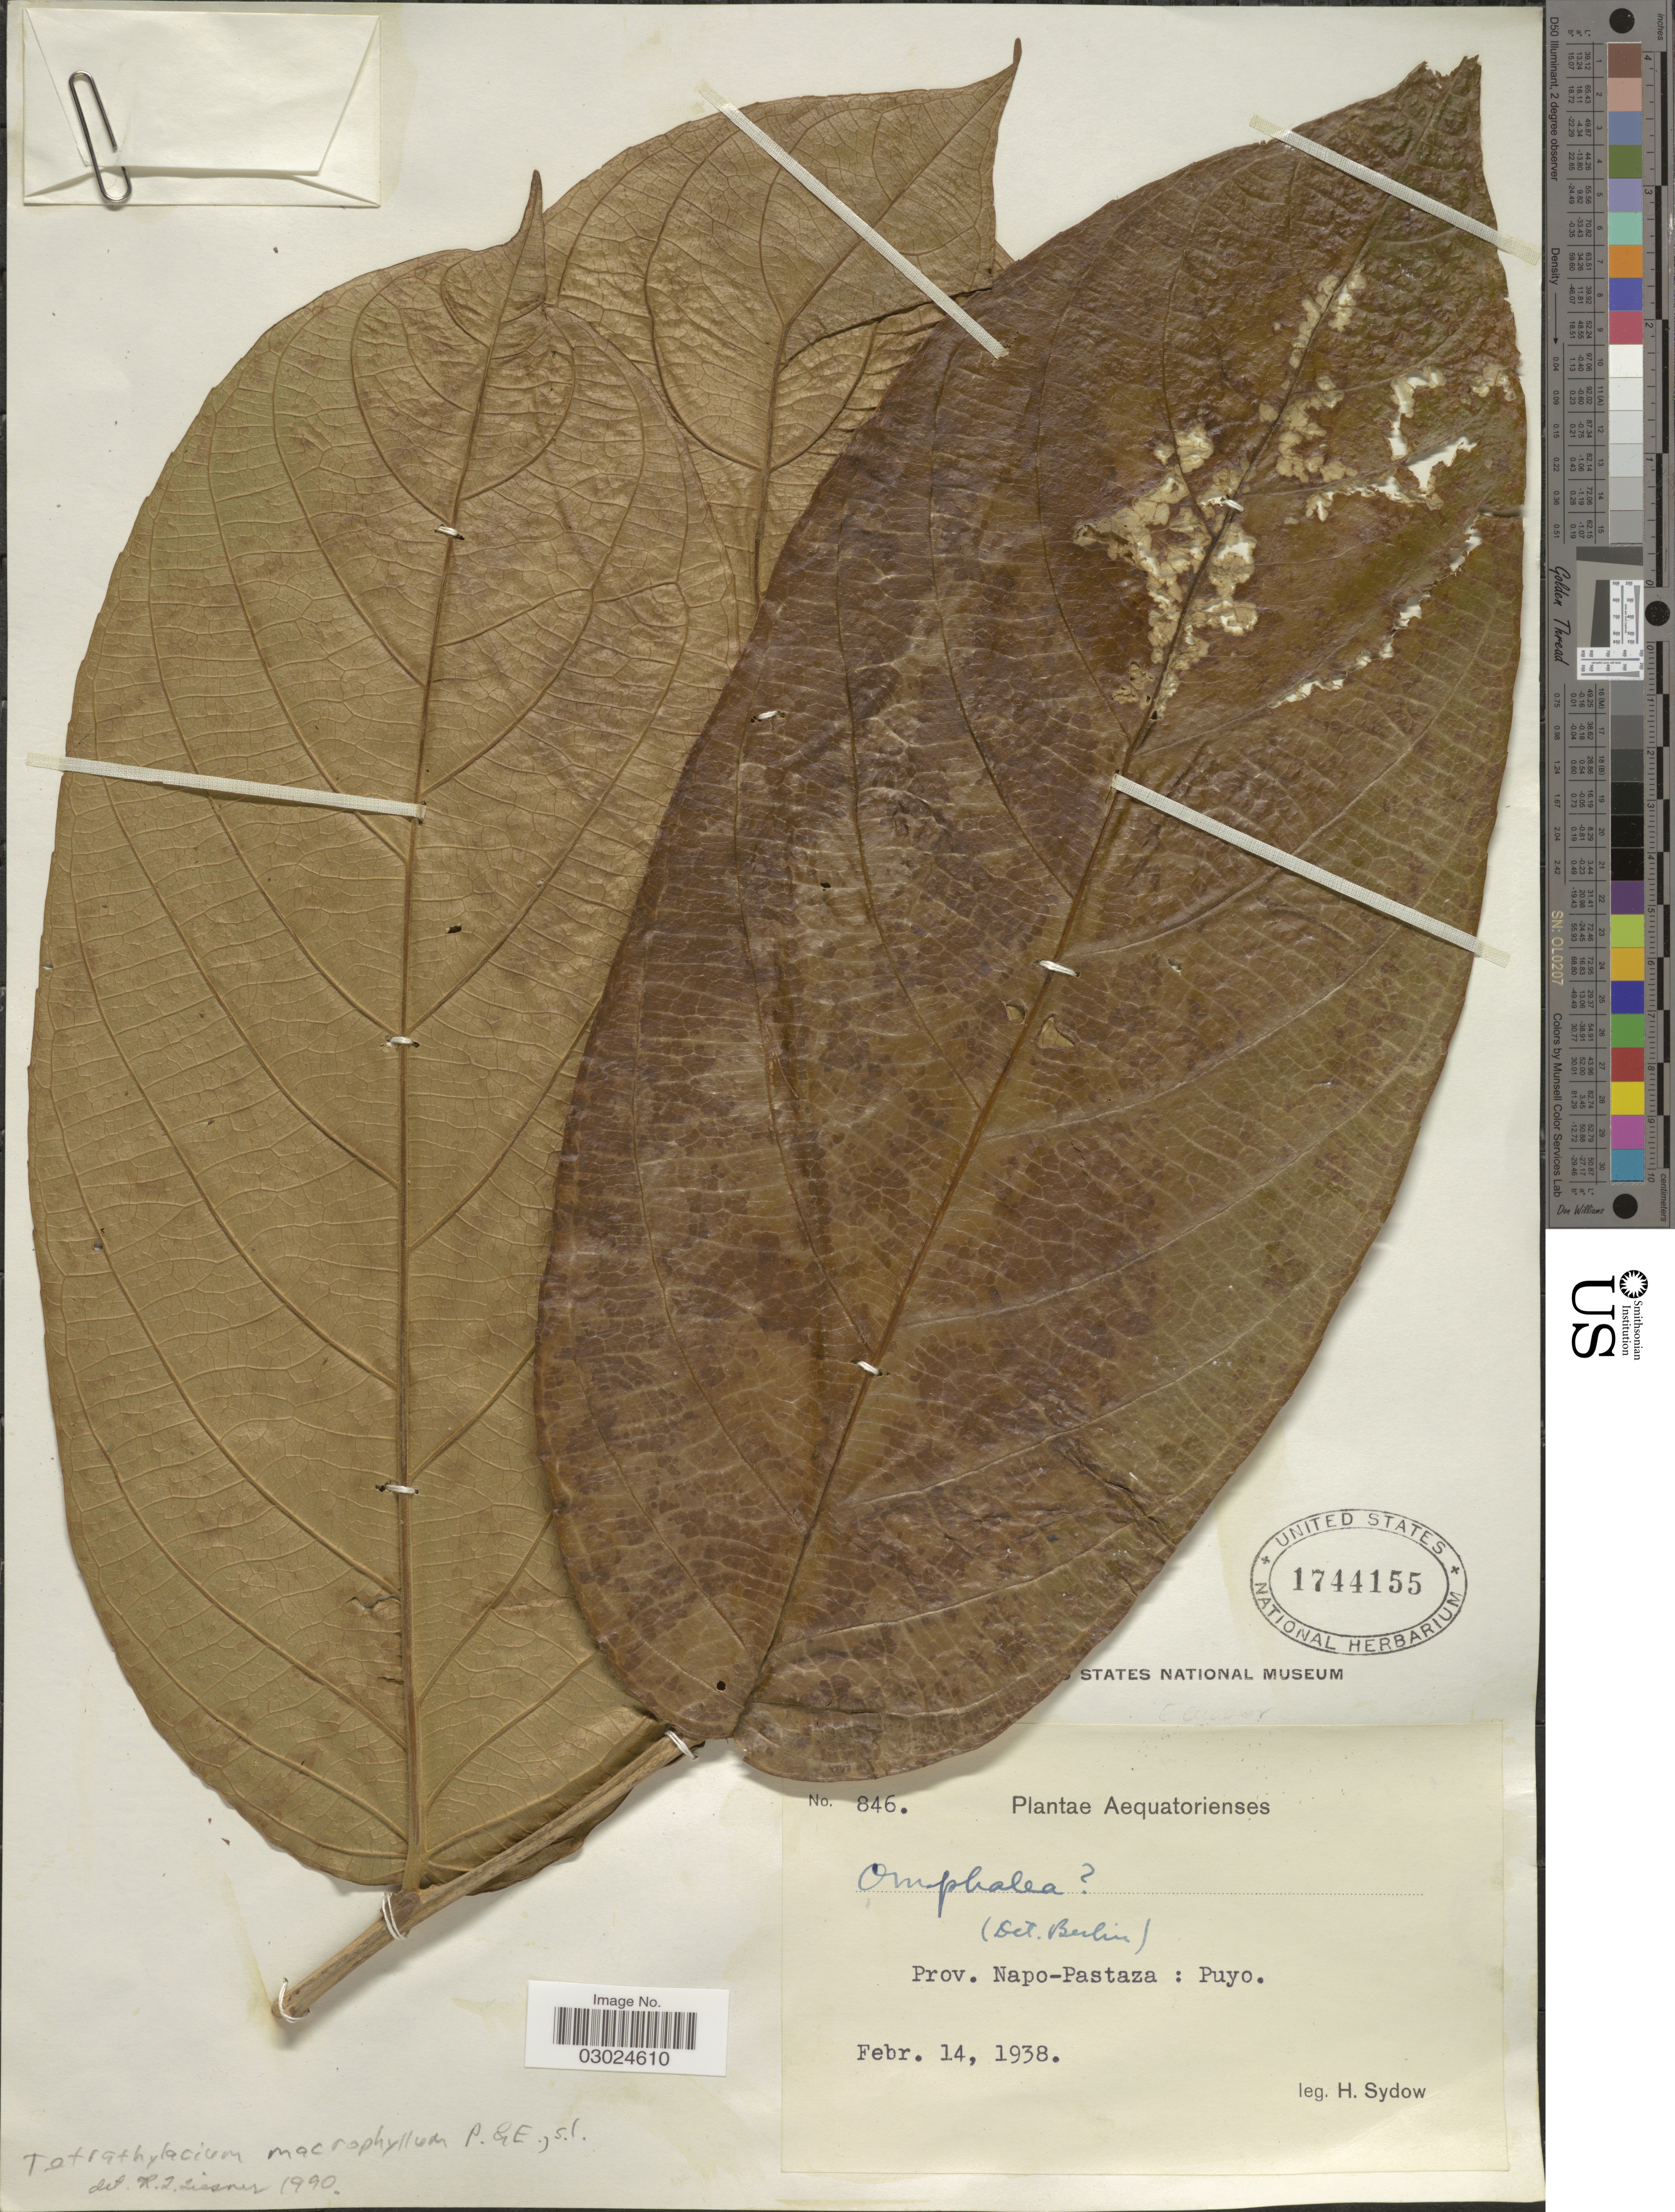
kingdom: Plantae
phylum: Tracheophyta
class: Magnoliopsida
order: Malpighiales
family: Salicaceae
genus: Tetrathylacium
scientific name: Tetrathylacium macrophyllum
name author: Poepp.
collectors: H. Sydow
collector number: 846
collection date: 1938-02-14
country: Ecuador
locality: Aequatoriensis. Prov. Napo-Pastaza: Puyo.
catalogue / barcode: US 1744155